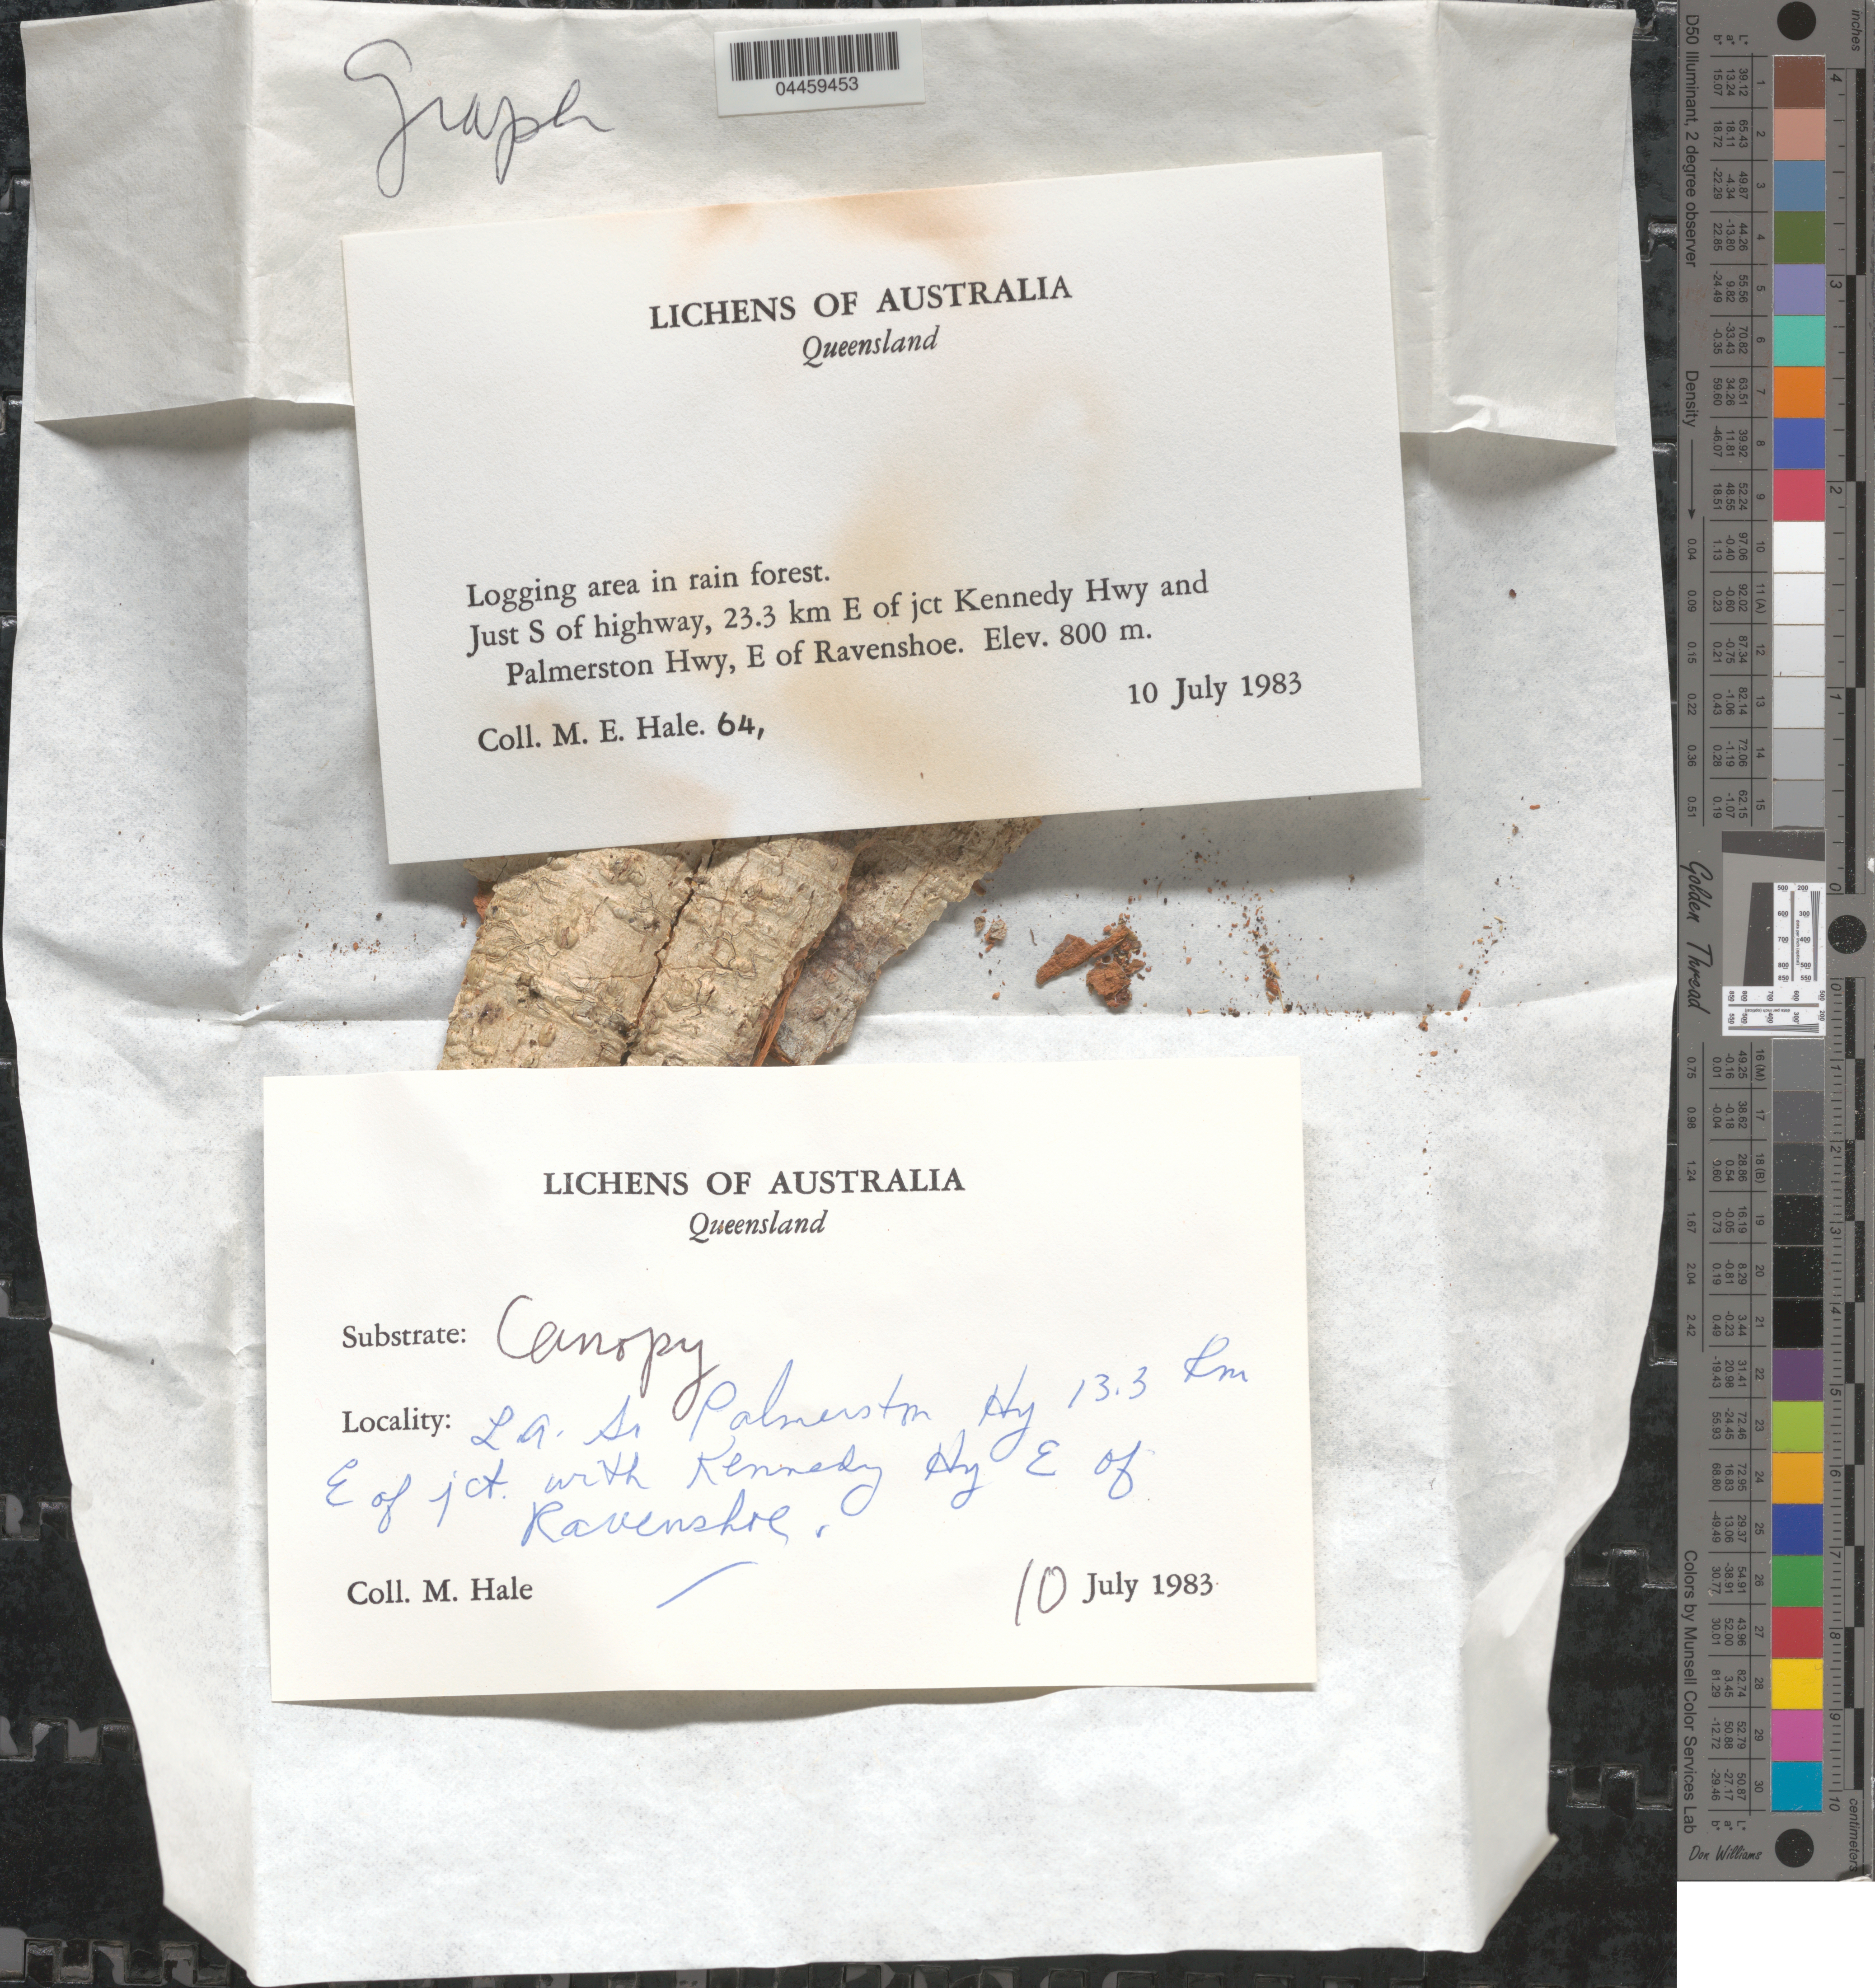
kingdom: Fungi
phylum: Ascomycota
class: Lecanoromycetes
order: Ostropales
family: Graphidaceae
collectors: M. Hale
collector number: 64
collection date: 1983-07-10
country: Australia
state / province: Queensland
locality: Just S of highway, 23.3 km E of jct Kennedy Hwy and Palmerston Hwy, E of Ravenshoe.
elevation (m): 800